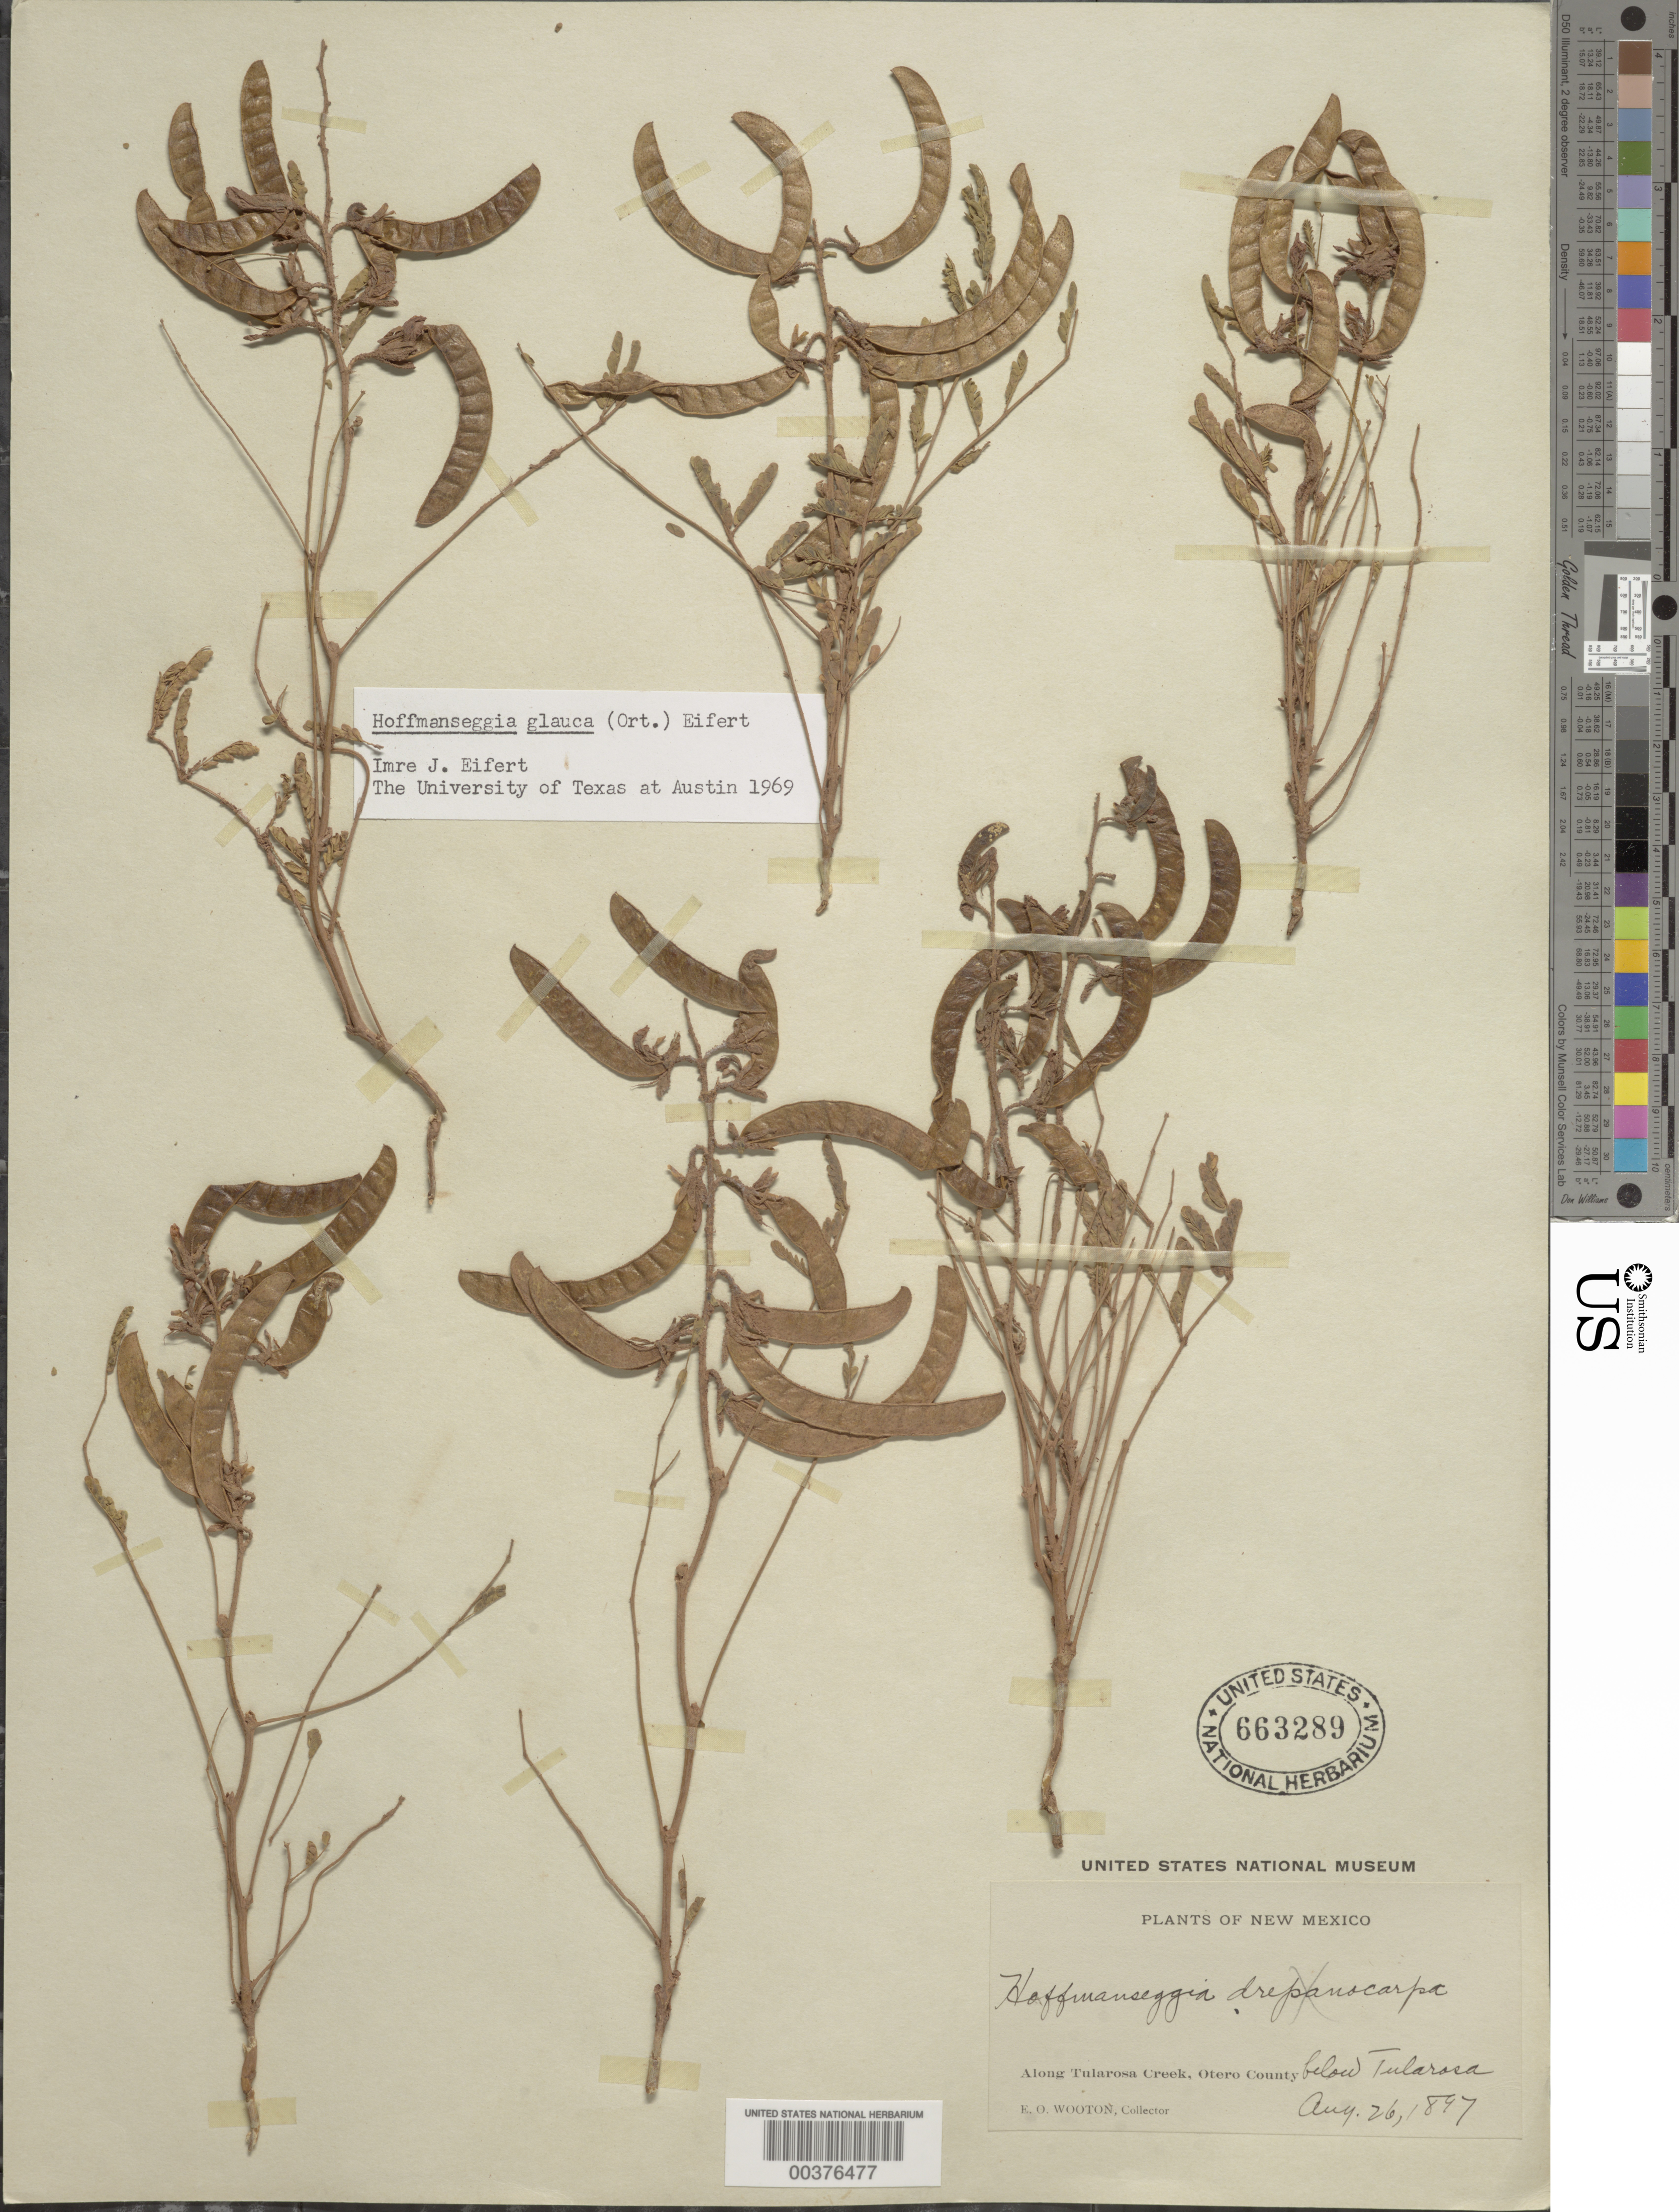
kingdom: Plantae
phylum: Tracheophyta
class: Magnoliopsida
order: Fabales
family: Fabaceae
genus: Hoffmannseggia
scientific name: Hoffmannseggia glauca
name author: (Ortega) Eifert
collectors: E. O. Wooton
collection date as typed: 26 Aug 1897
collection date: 1897-08-26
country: United States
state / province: New Mexico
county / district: Otero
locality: Along tularosa below tularosa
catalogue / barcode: US 663289